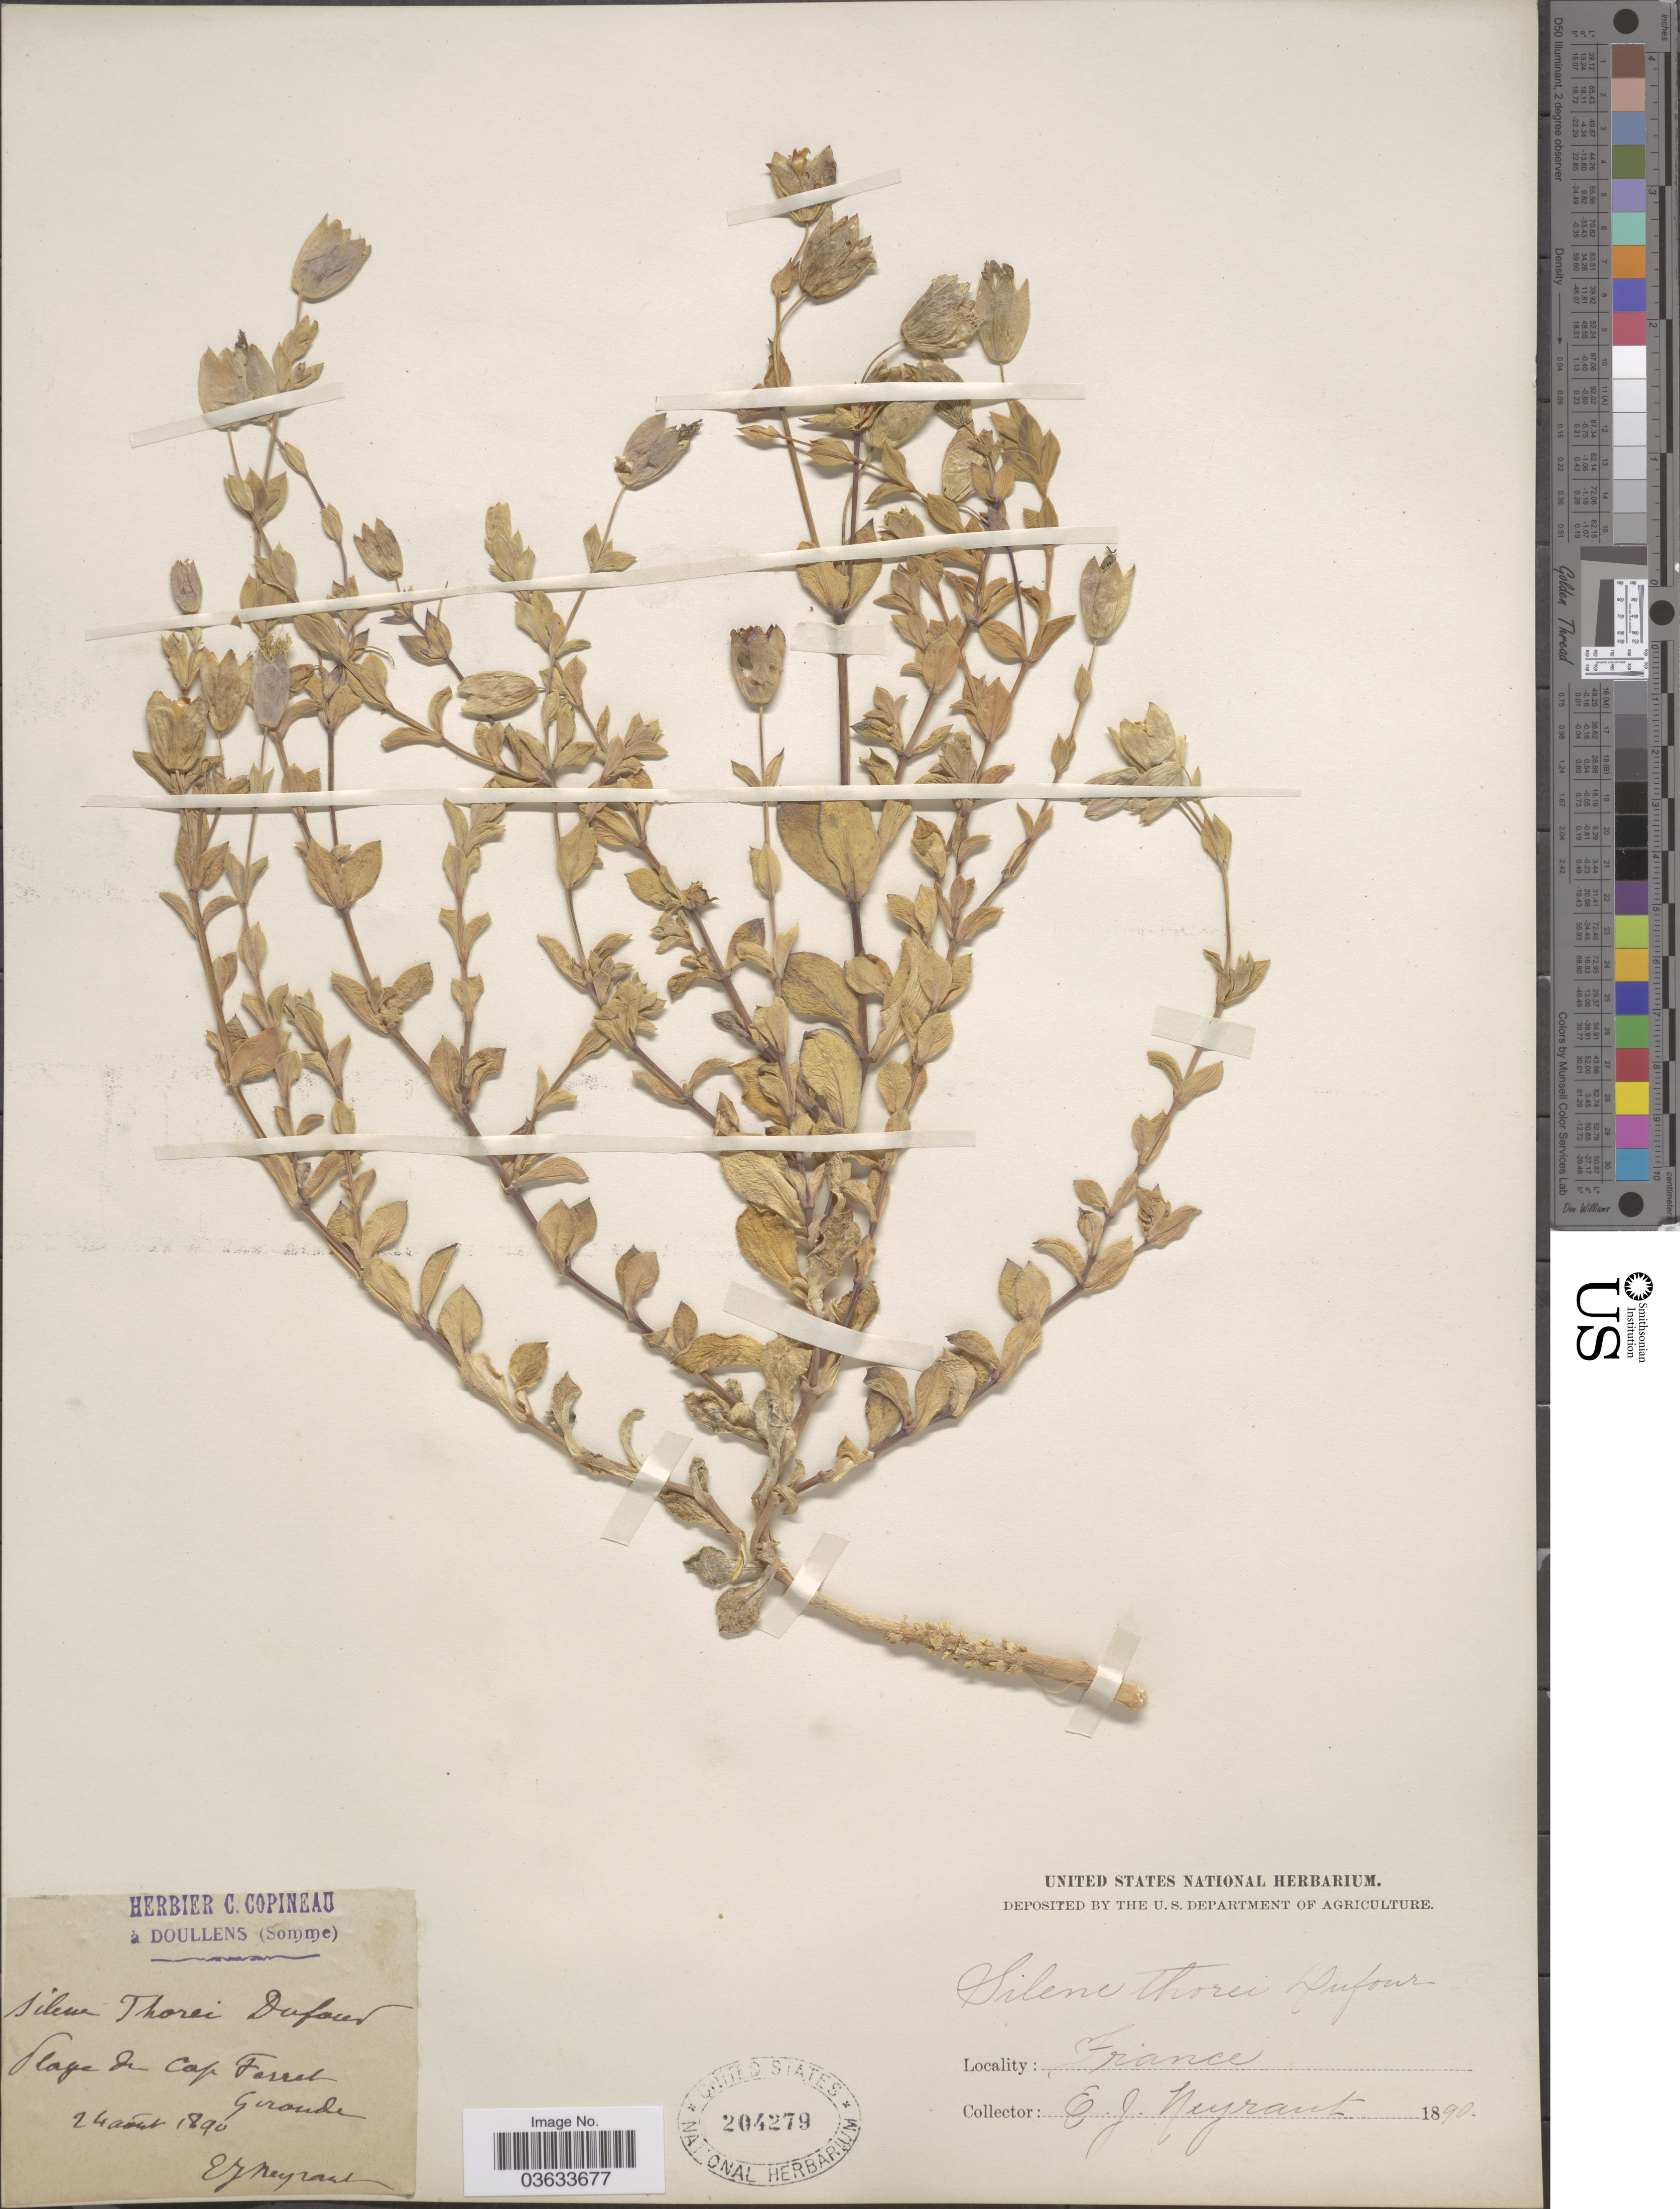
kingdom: Plantae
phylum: Tracheophyta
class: Magnoliopsida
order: Caryophyllales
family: Caryophyllaceae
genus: Silene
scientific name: Silene thorei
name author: Dufour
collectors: E. Neyraut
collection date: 1890-08-24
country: France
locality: Plage de Cap Ferrat, Geroude.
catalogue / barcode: US 204279